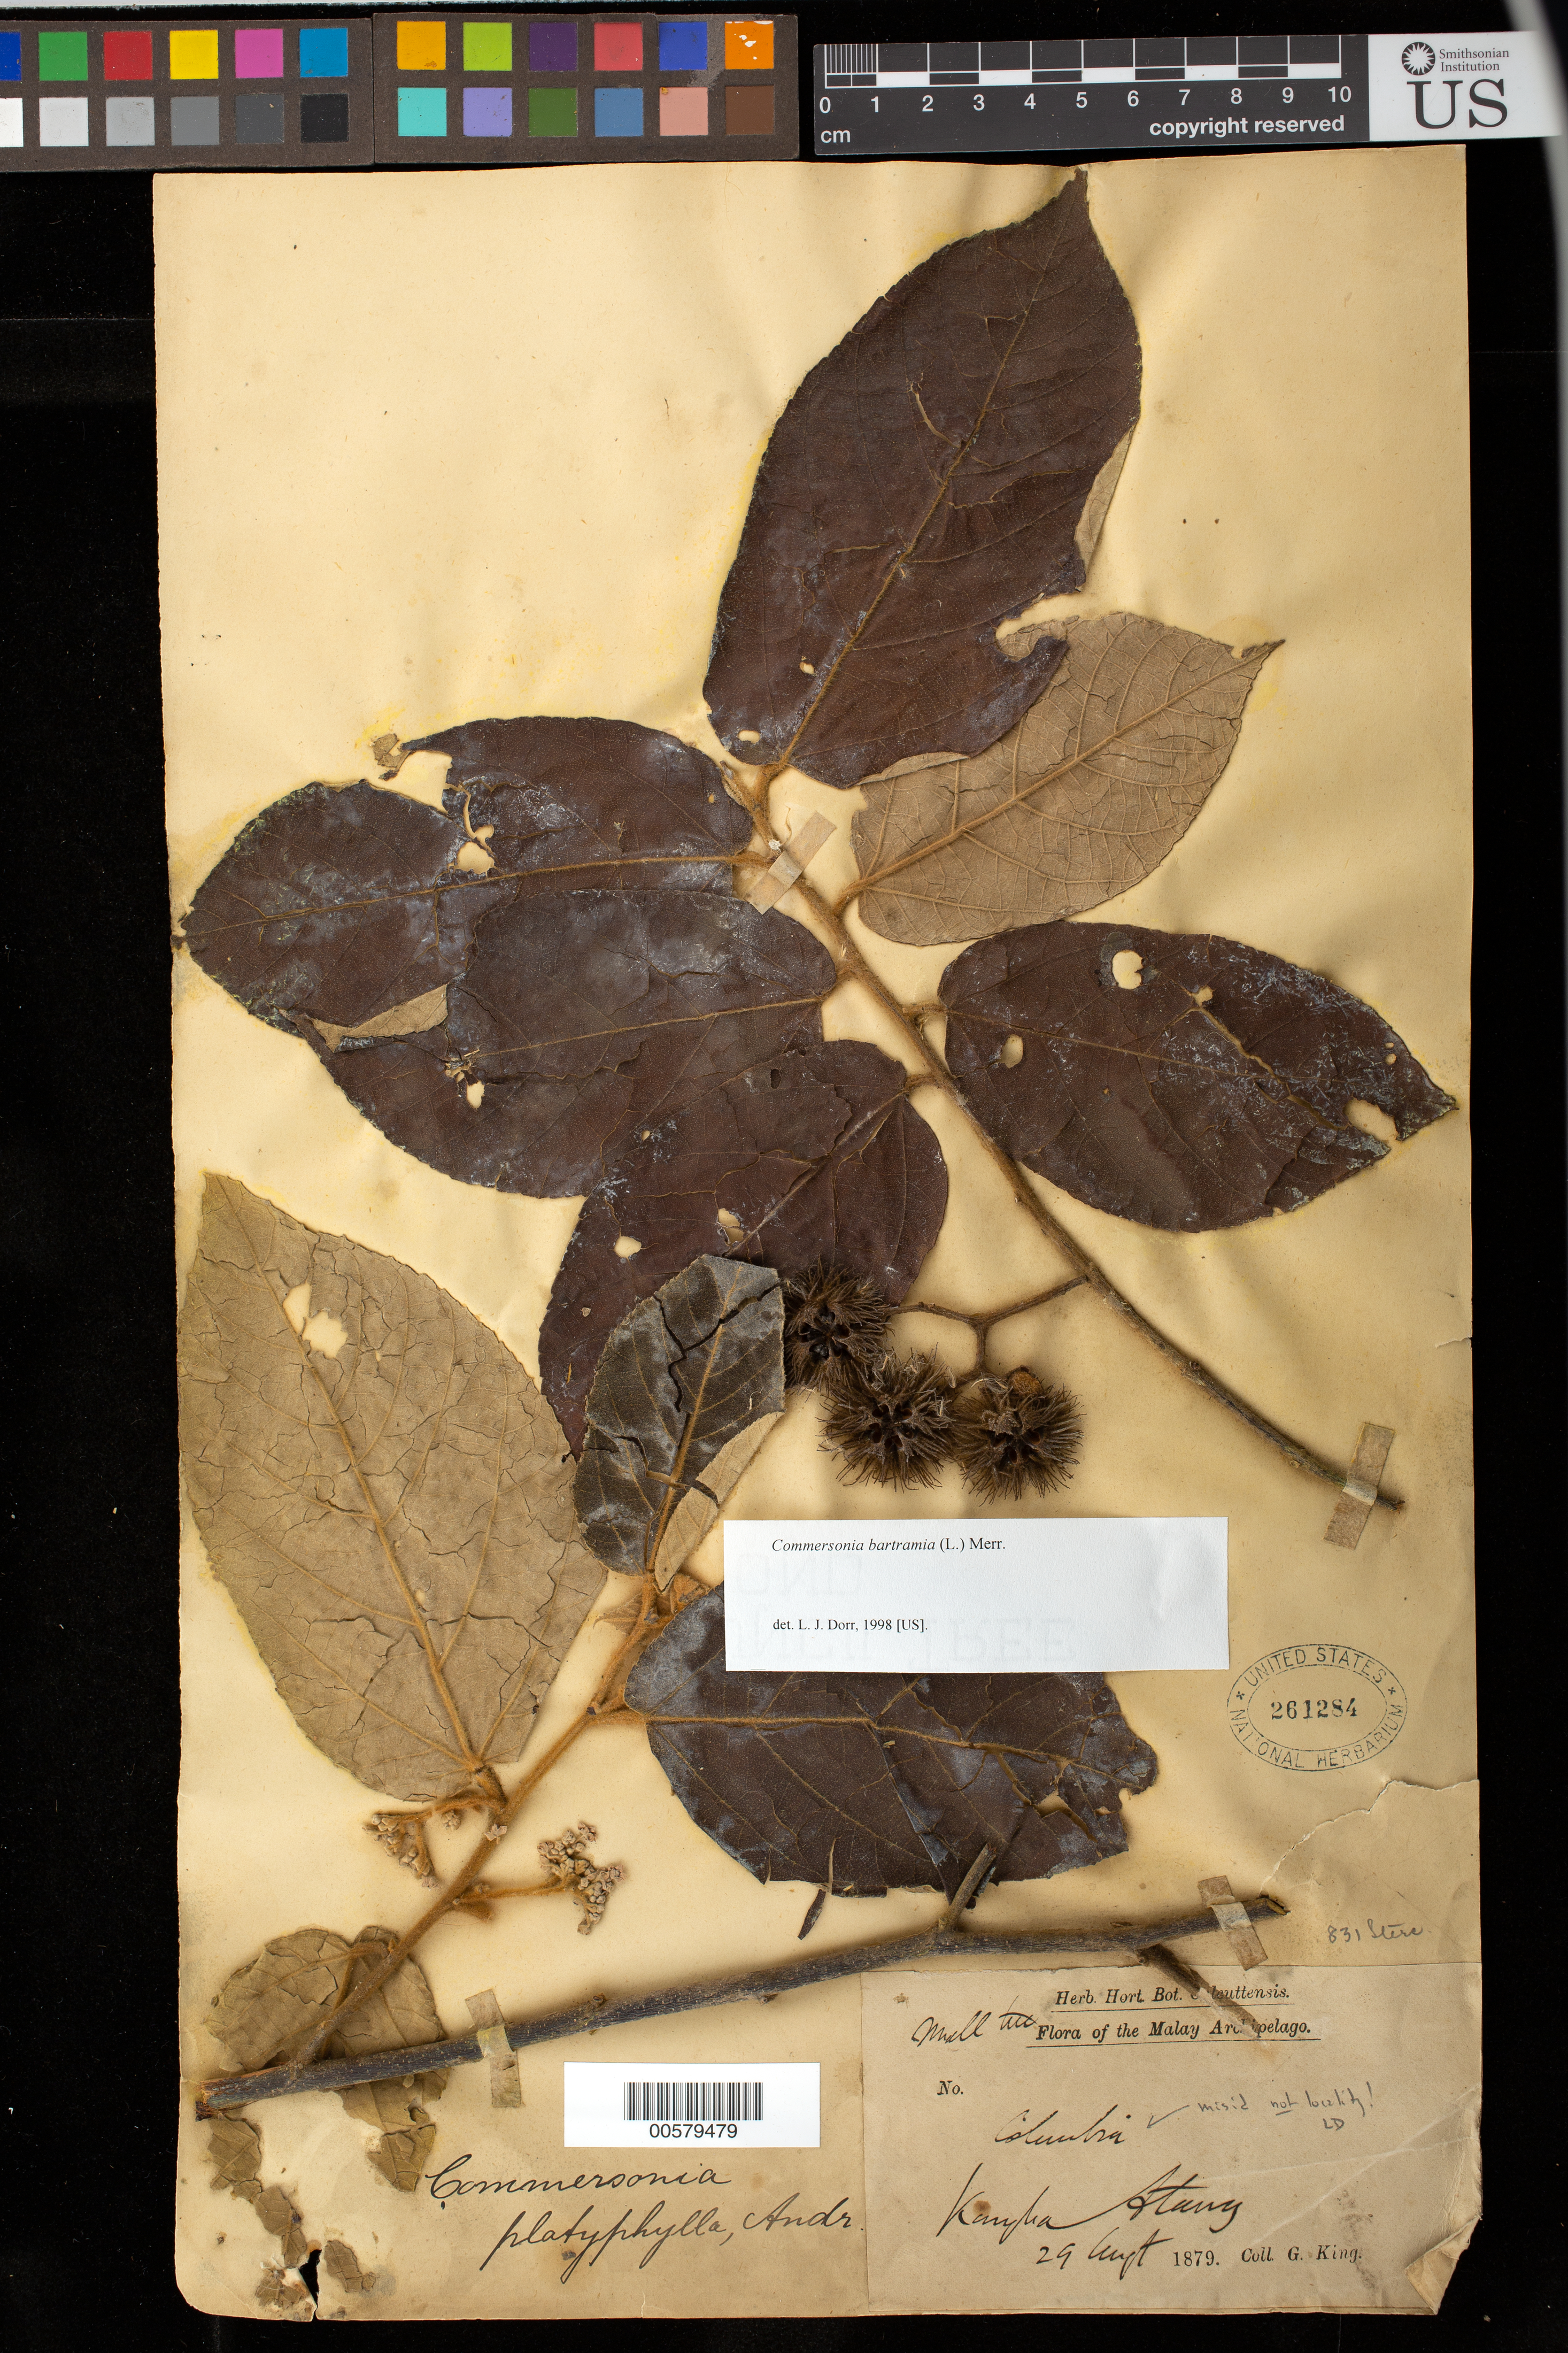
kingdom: Plantae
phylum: Tracheophyta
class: Magnoliopsida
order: Malvales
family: Malvaceae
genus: Commersonia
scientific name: Commersonia bartramia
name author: (L.) Merr.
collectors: G. King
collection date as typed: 29 Aug 1979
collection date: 1979-08-29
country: Malaysia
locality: Kampa Atung [sic]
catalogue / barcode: US 261284